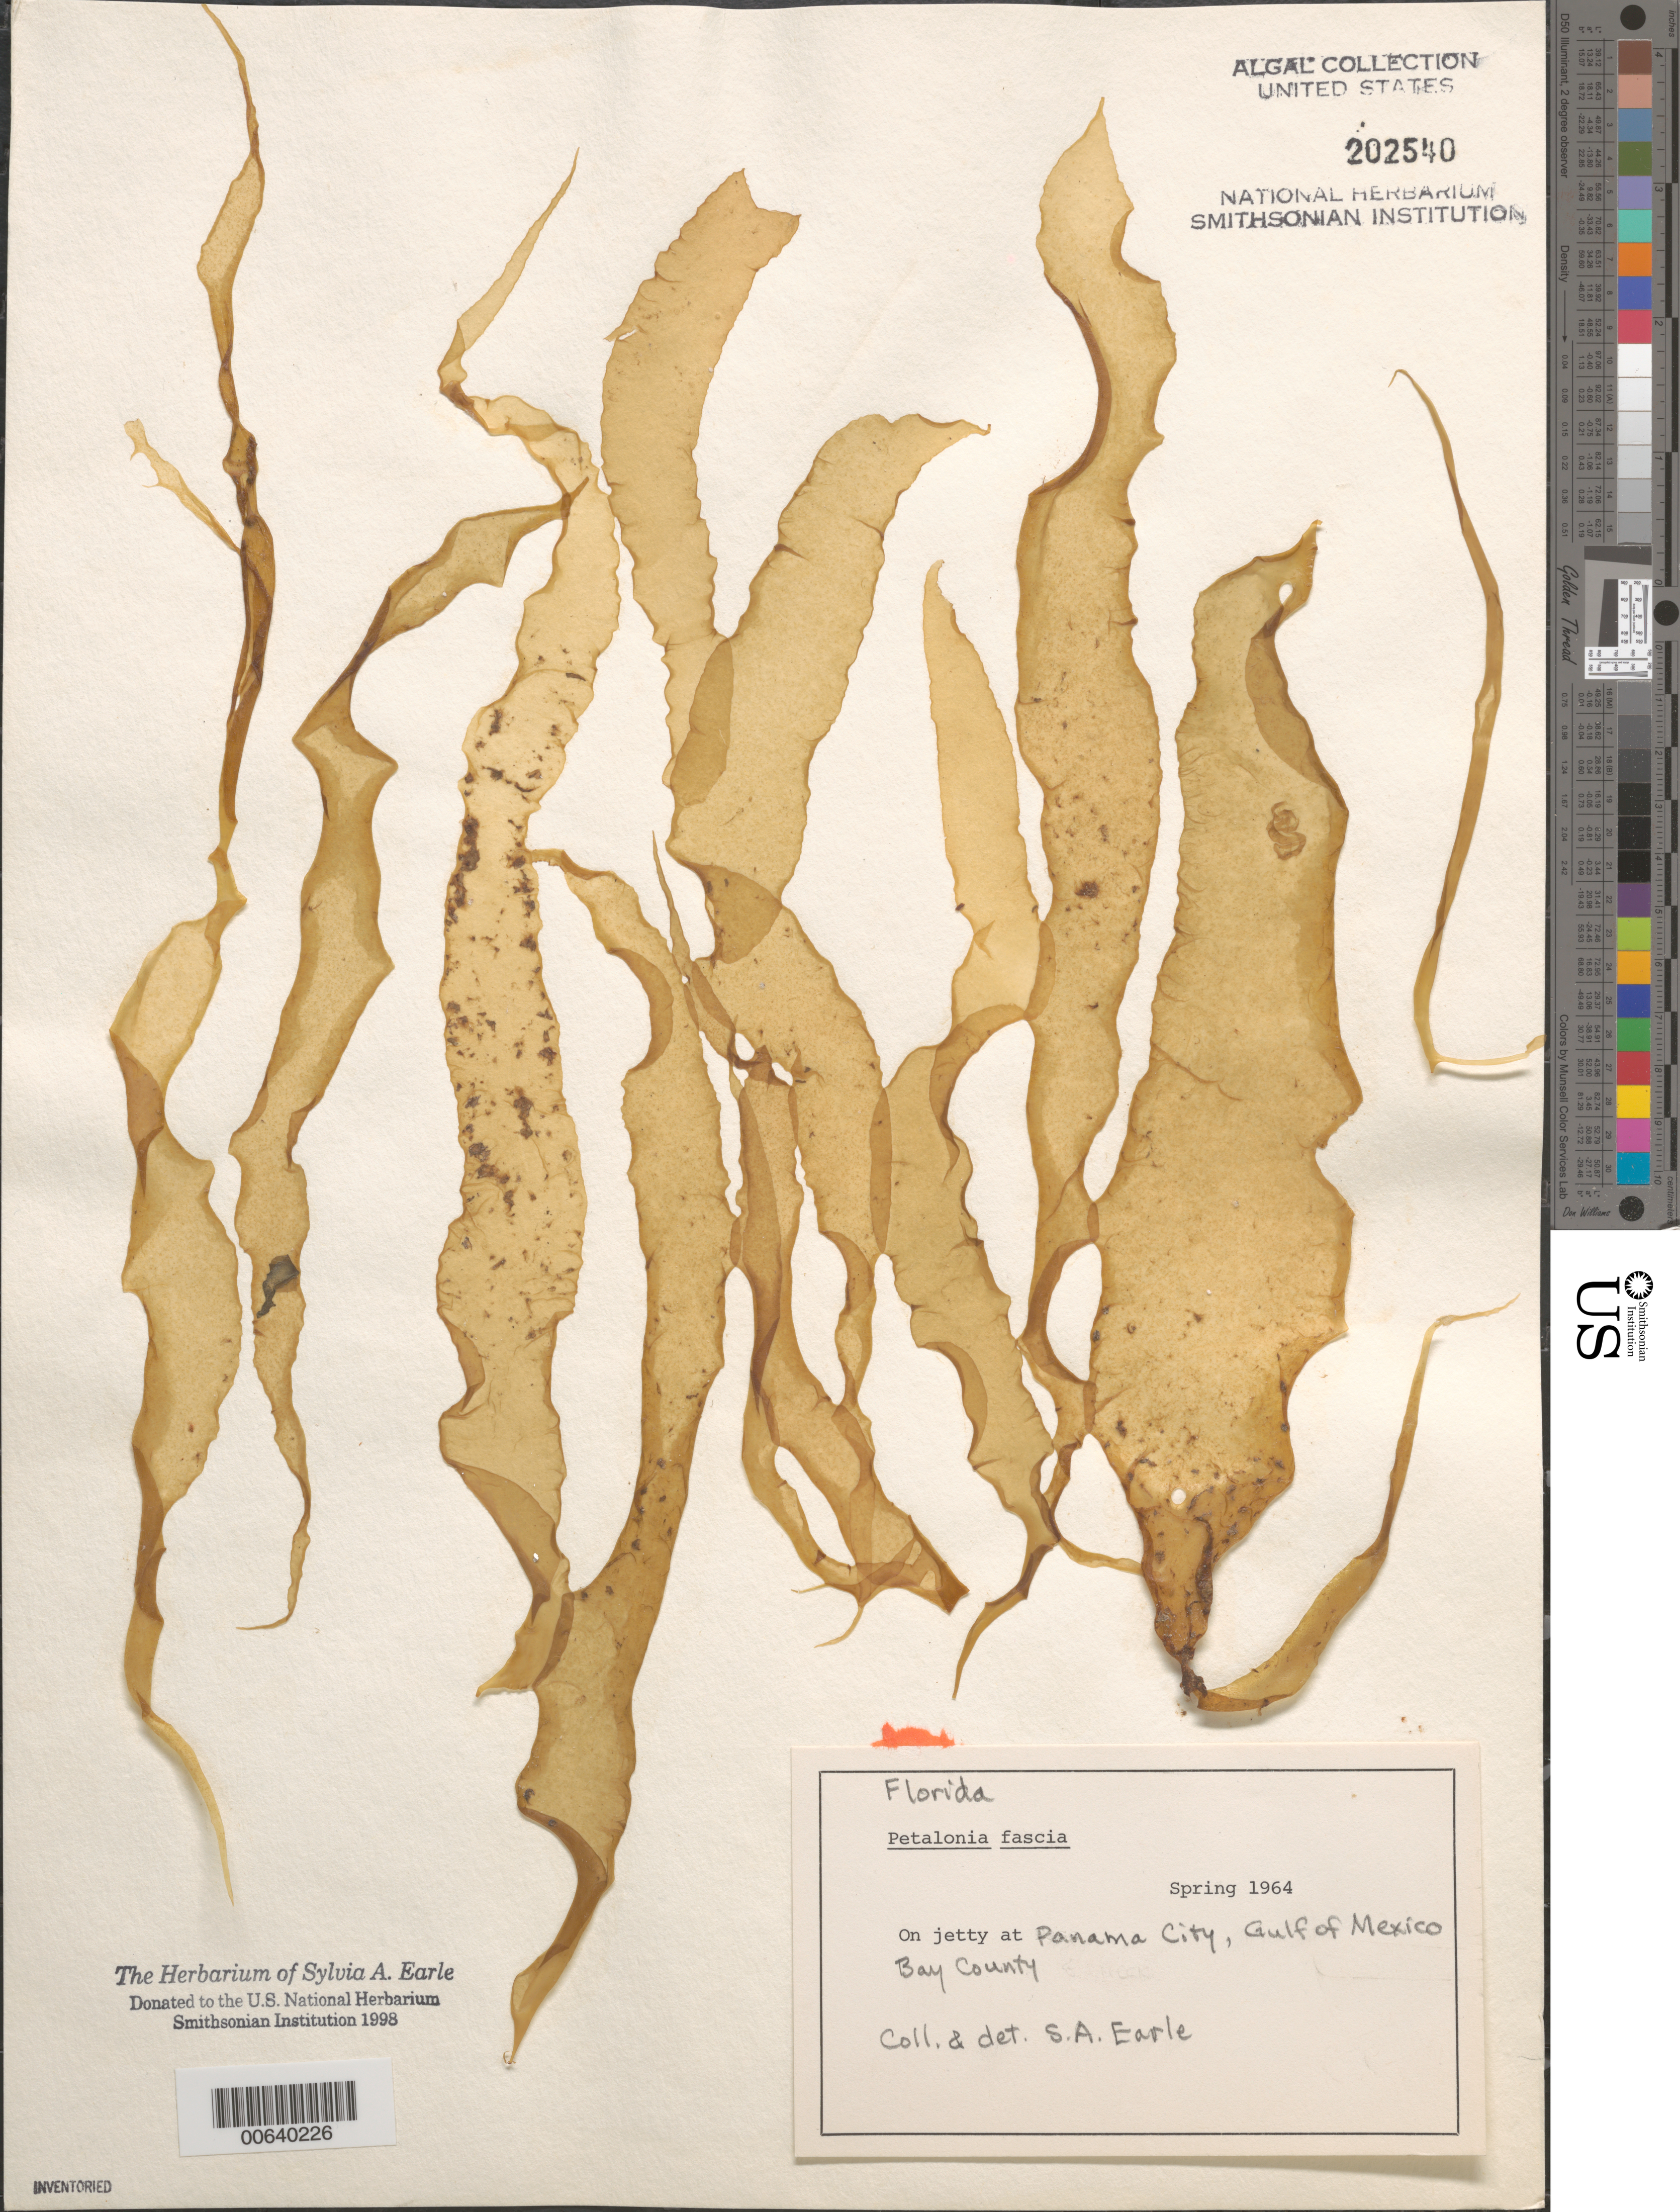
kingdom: Chromista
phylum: Ochrophyta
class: Phaeophyceae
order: Scytosiphonales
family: Scytosiphonaceae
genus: Petalonia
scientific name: Petalonia fascia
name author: (O.F. Müller) Kuntze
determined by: Earle, S. A.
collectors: S. A. Earle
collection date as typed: Spr 1964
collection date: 1964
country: United States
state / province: Florida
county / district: Bay County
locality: Panama City, Gulf of Mexico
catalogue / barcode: US 202540